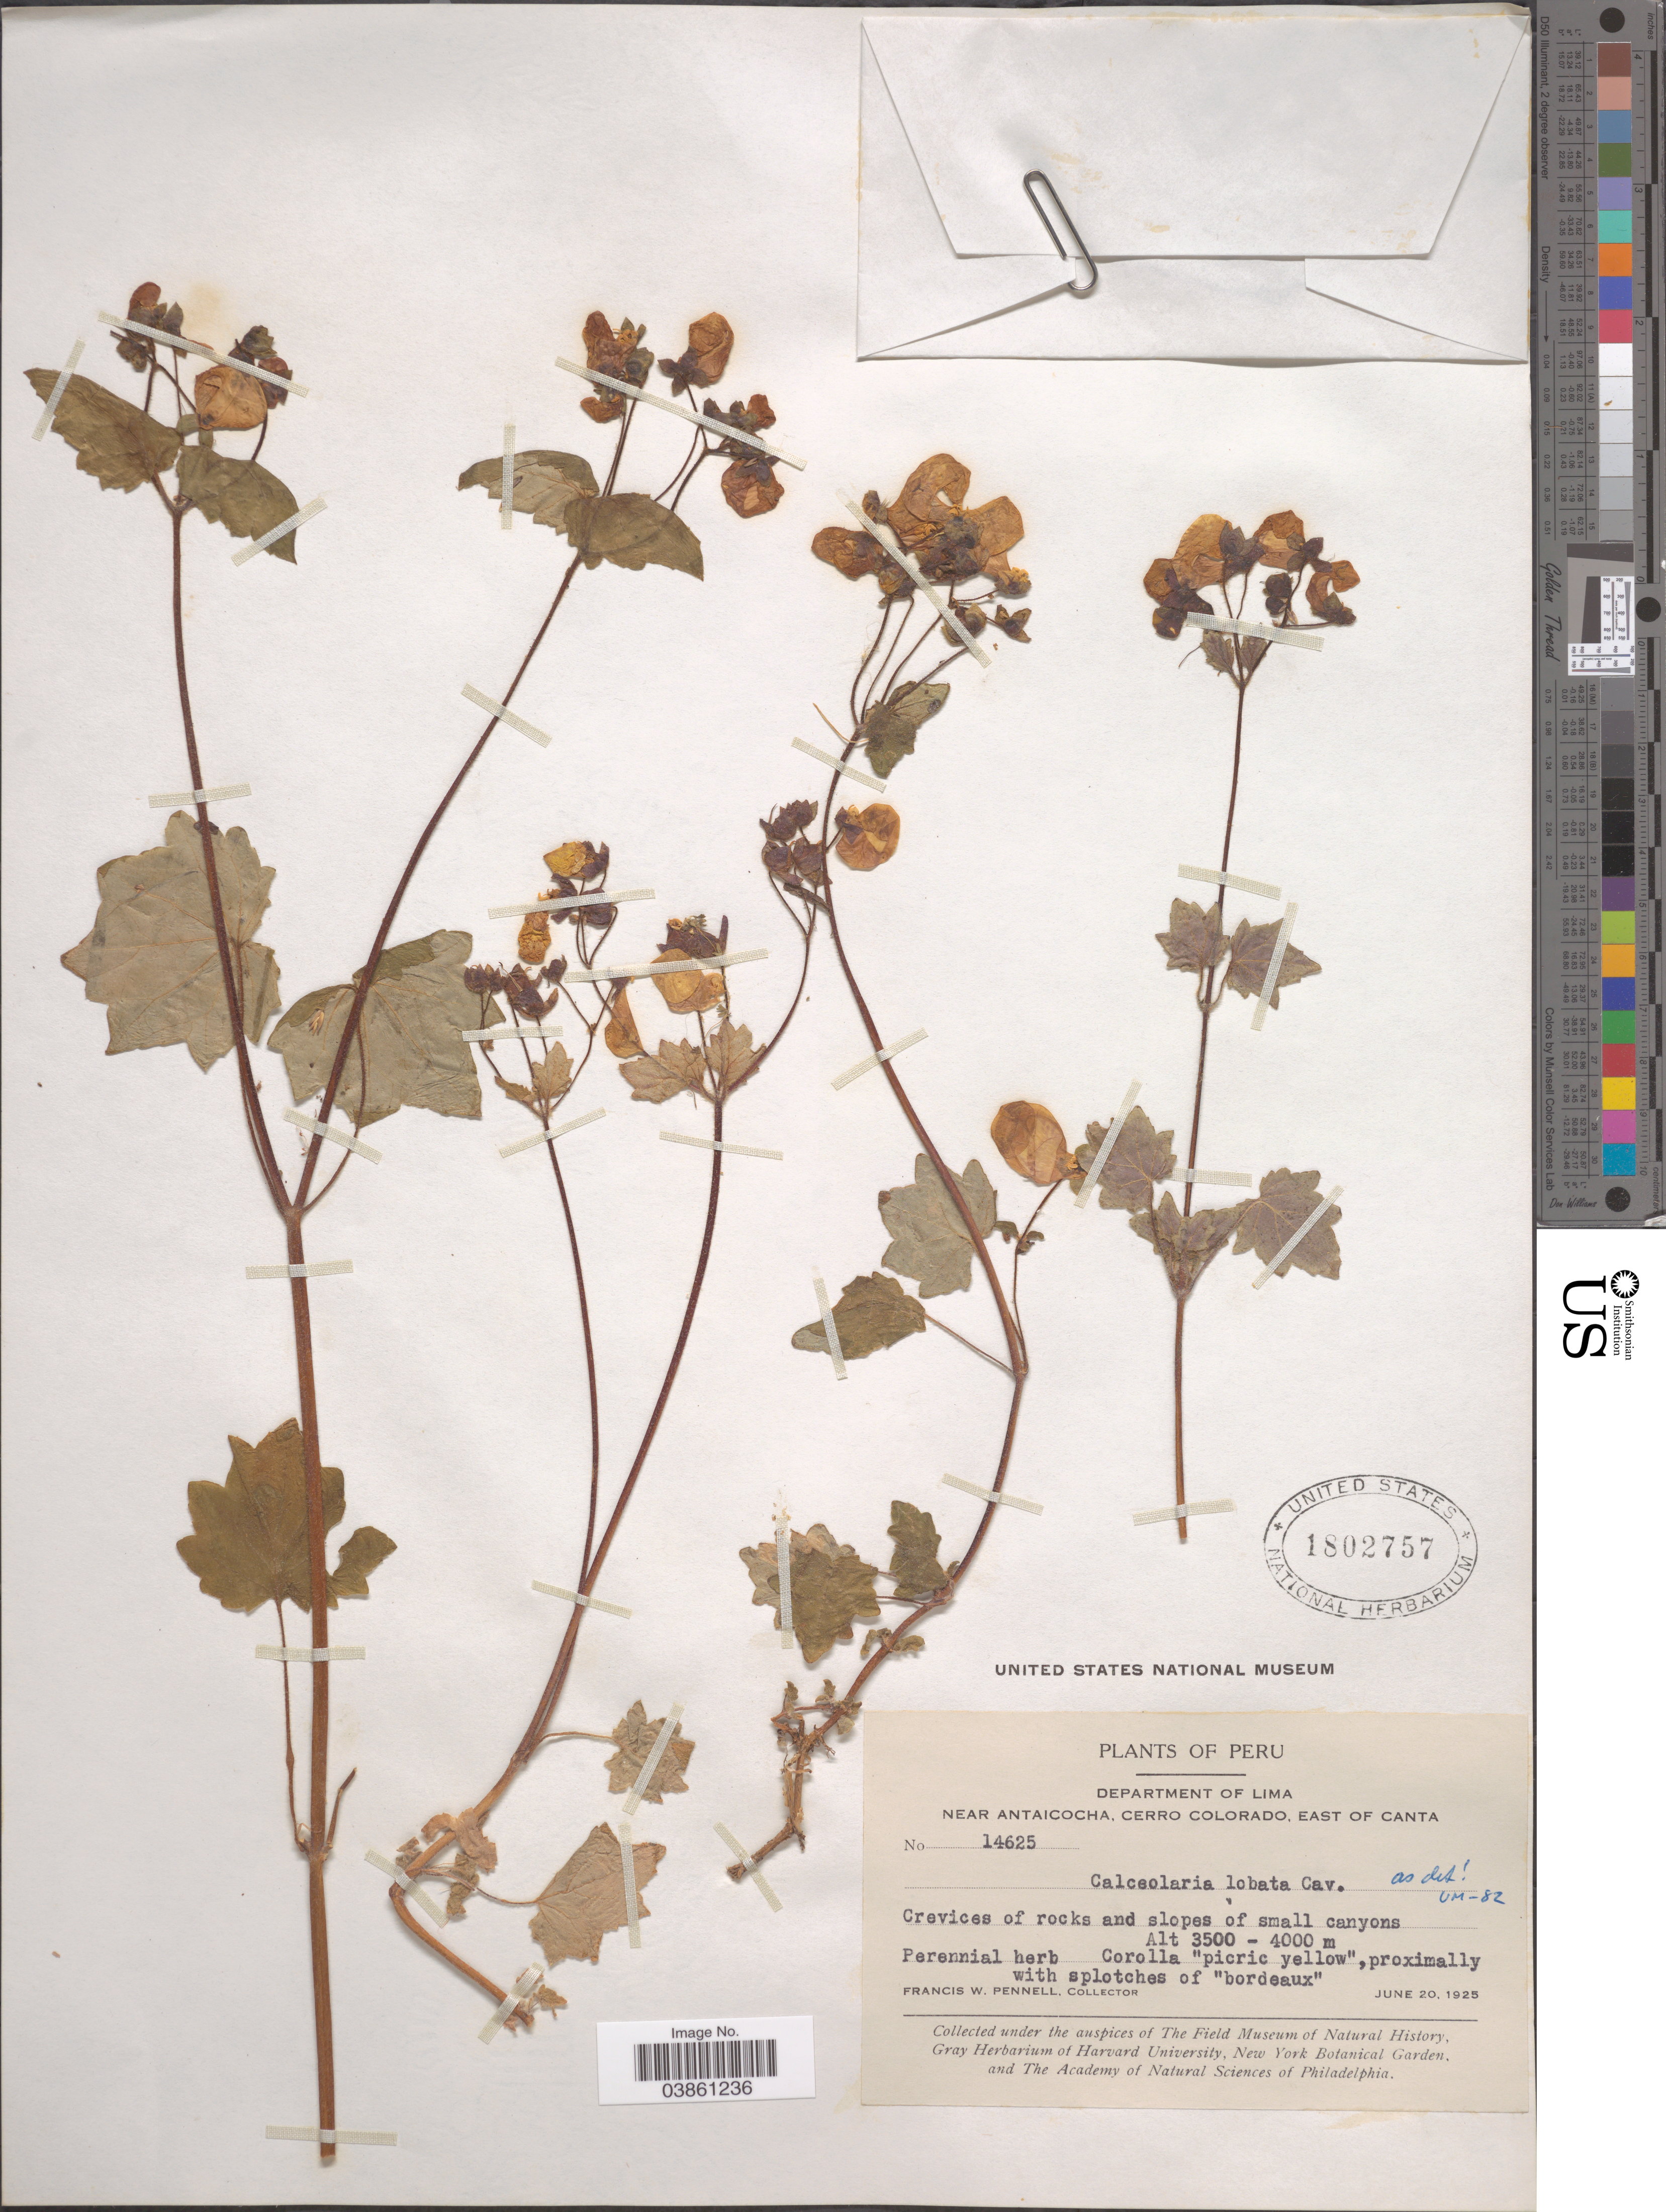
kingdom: Plantae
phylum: Tracheophyta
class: Magnoliopsida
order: Lamiales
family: Calceolariaceae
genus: Calceolaria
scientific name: Calceolaria lobata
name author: Cav.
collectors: F. W. Pennell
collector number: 14625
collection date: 1925-06-20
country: Peru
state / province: Lima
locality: Department of Lima. Near Antaicocha, cerro Colorado, East of Canta. Crevices of rocks and slopes of small canyons.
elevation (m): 3500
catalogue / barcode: US 1802757